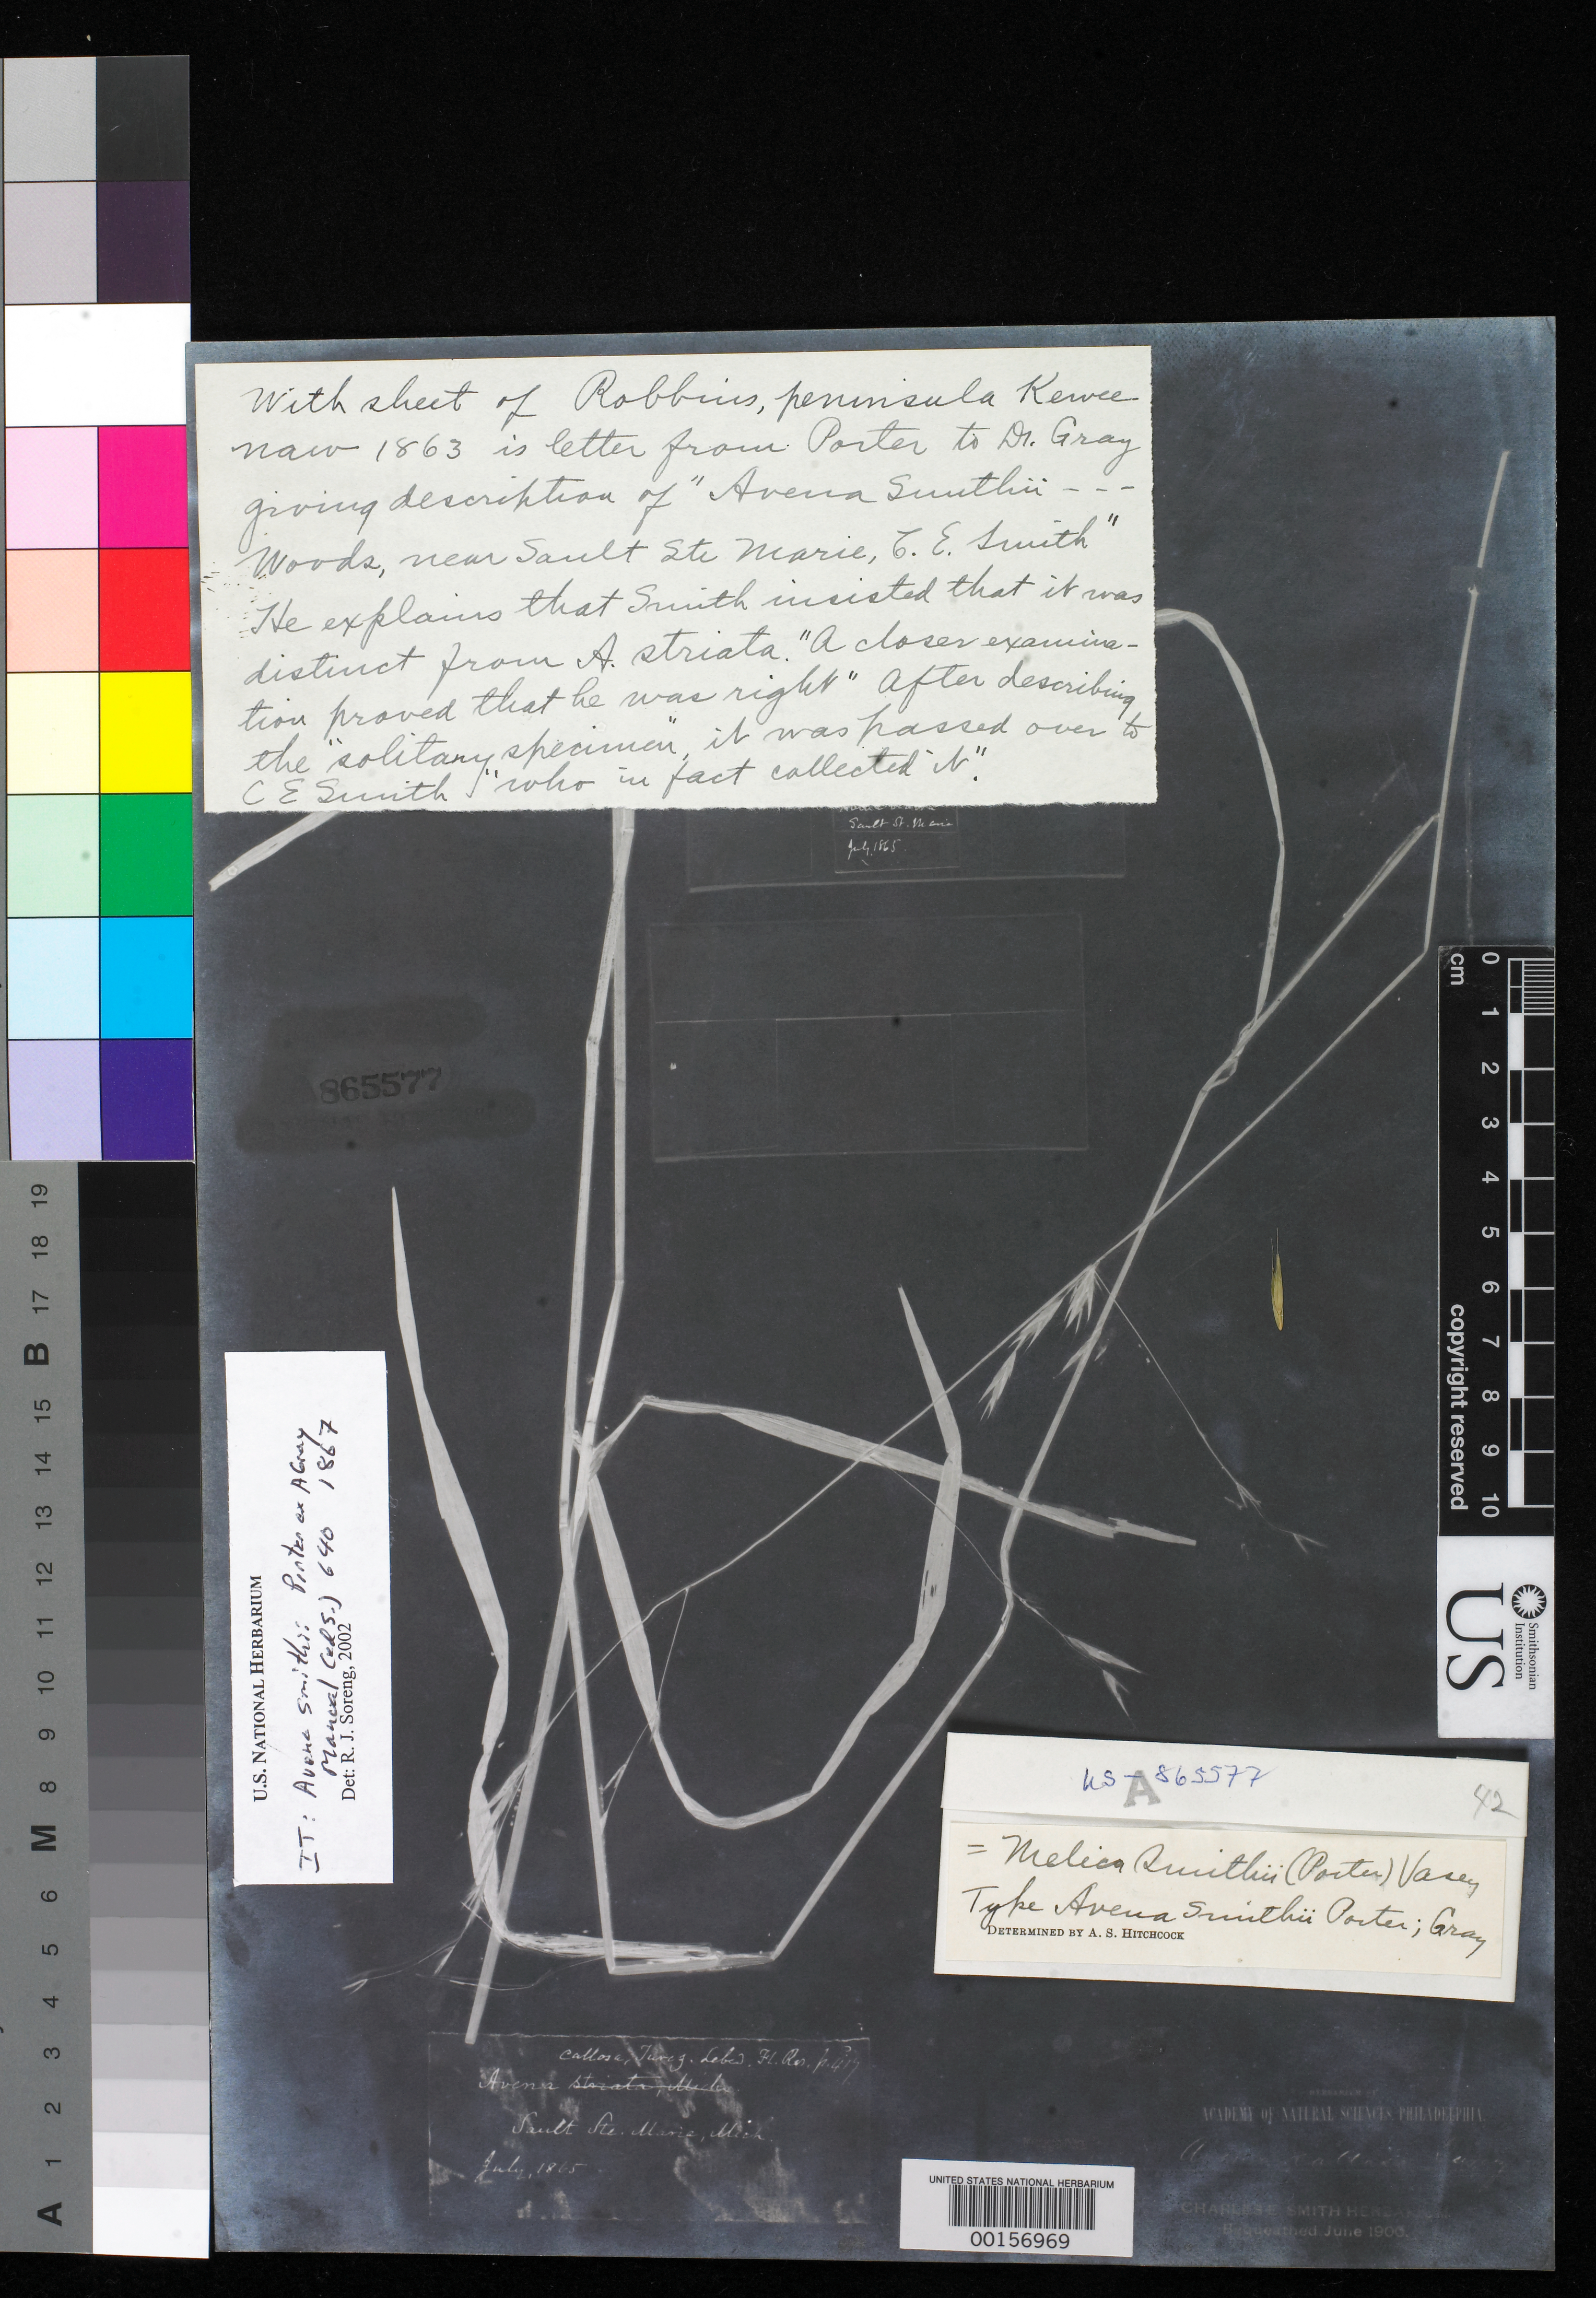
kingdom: Plantae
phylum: Tracheophyta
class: Liliopsida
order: Poales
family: Poaceae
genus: Avena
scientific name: Avena smithii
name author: Porter ex A. Gray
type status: Isosyntype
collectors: C. E. Smith Jr.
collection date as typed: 1865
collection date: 1865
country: United States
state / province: Michigan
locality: Woods near Sault Sainte Marie.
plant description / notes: Photocopy and fragmentary material of type specimen ex herb. Acad. Nat. Sci. Philadelphia. Contains infl. fragment.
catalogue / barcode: US 865577A